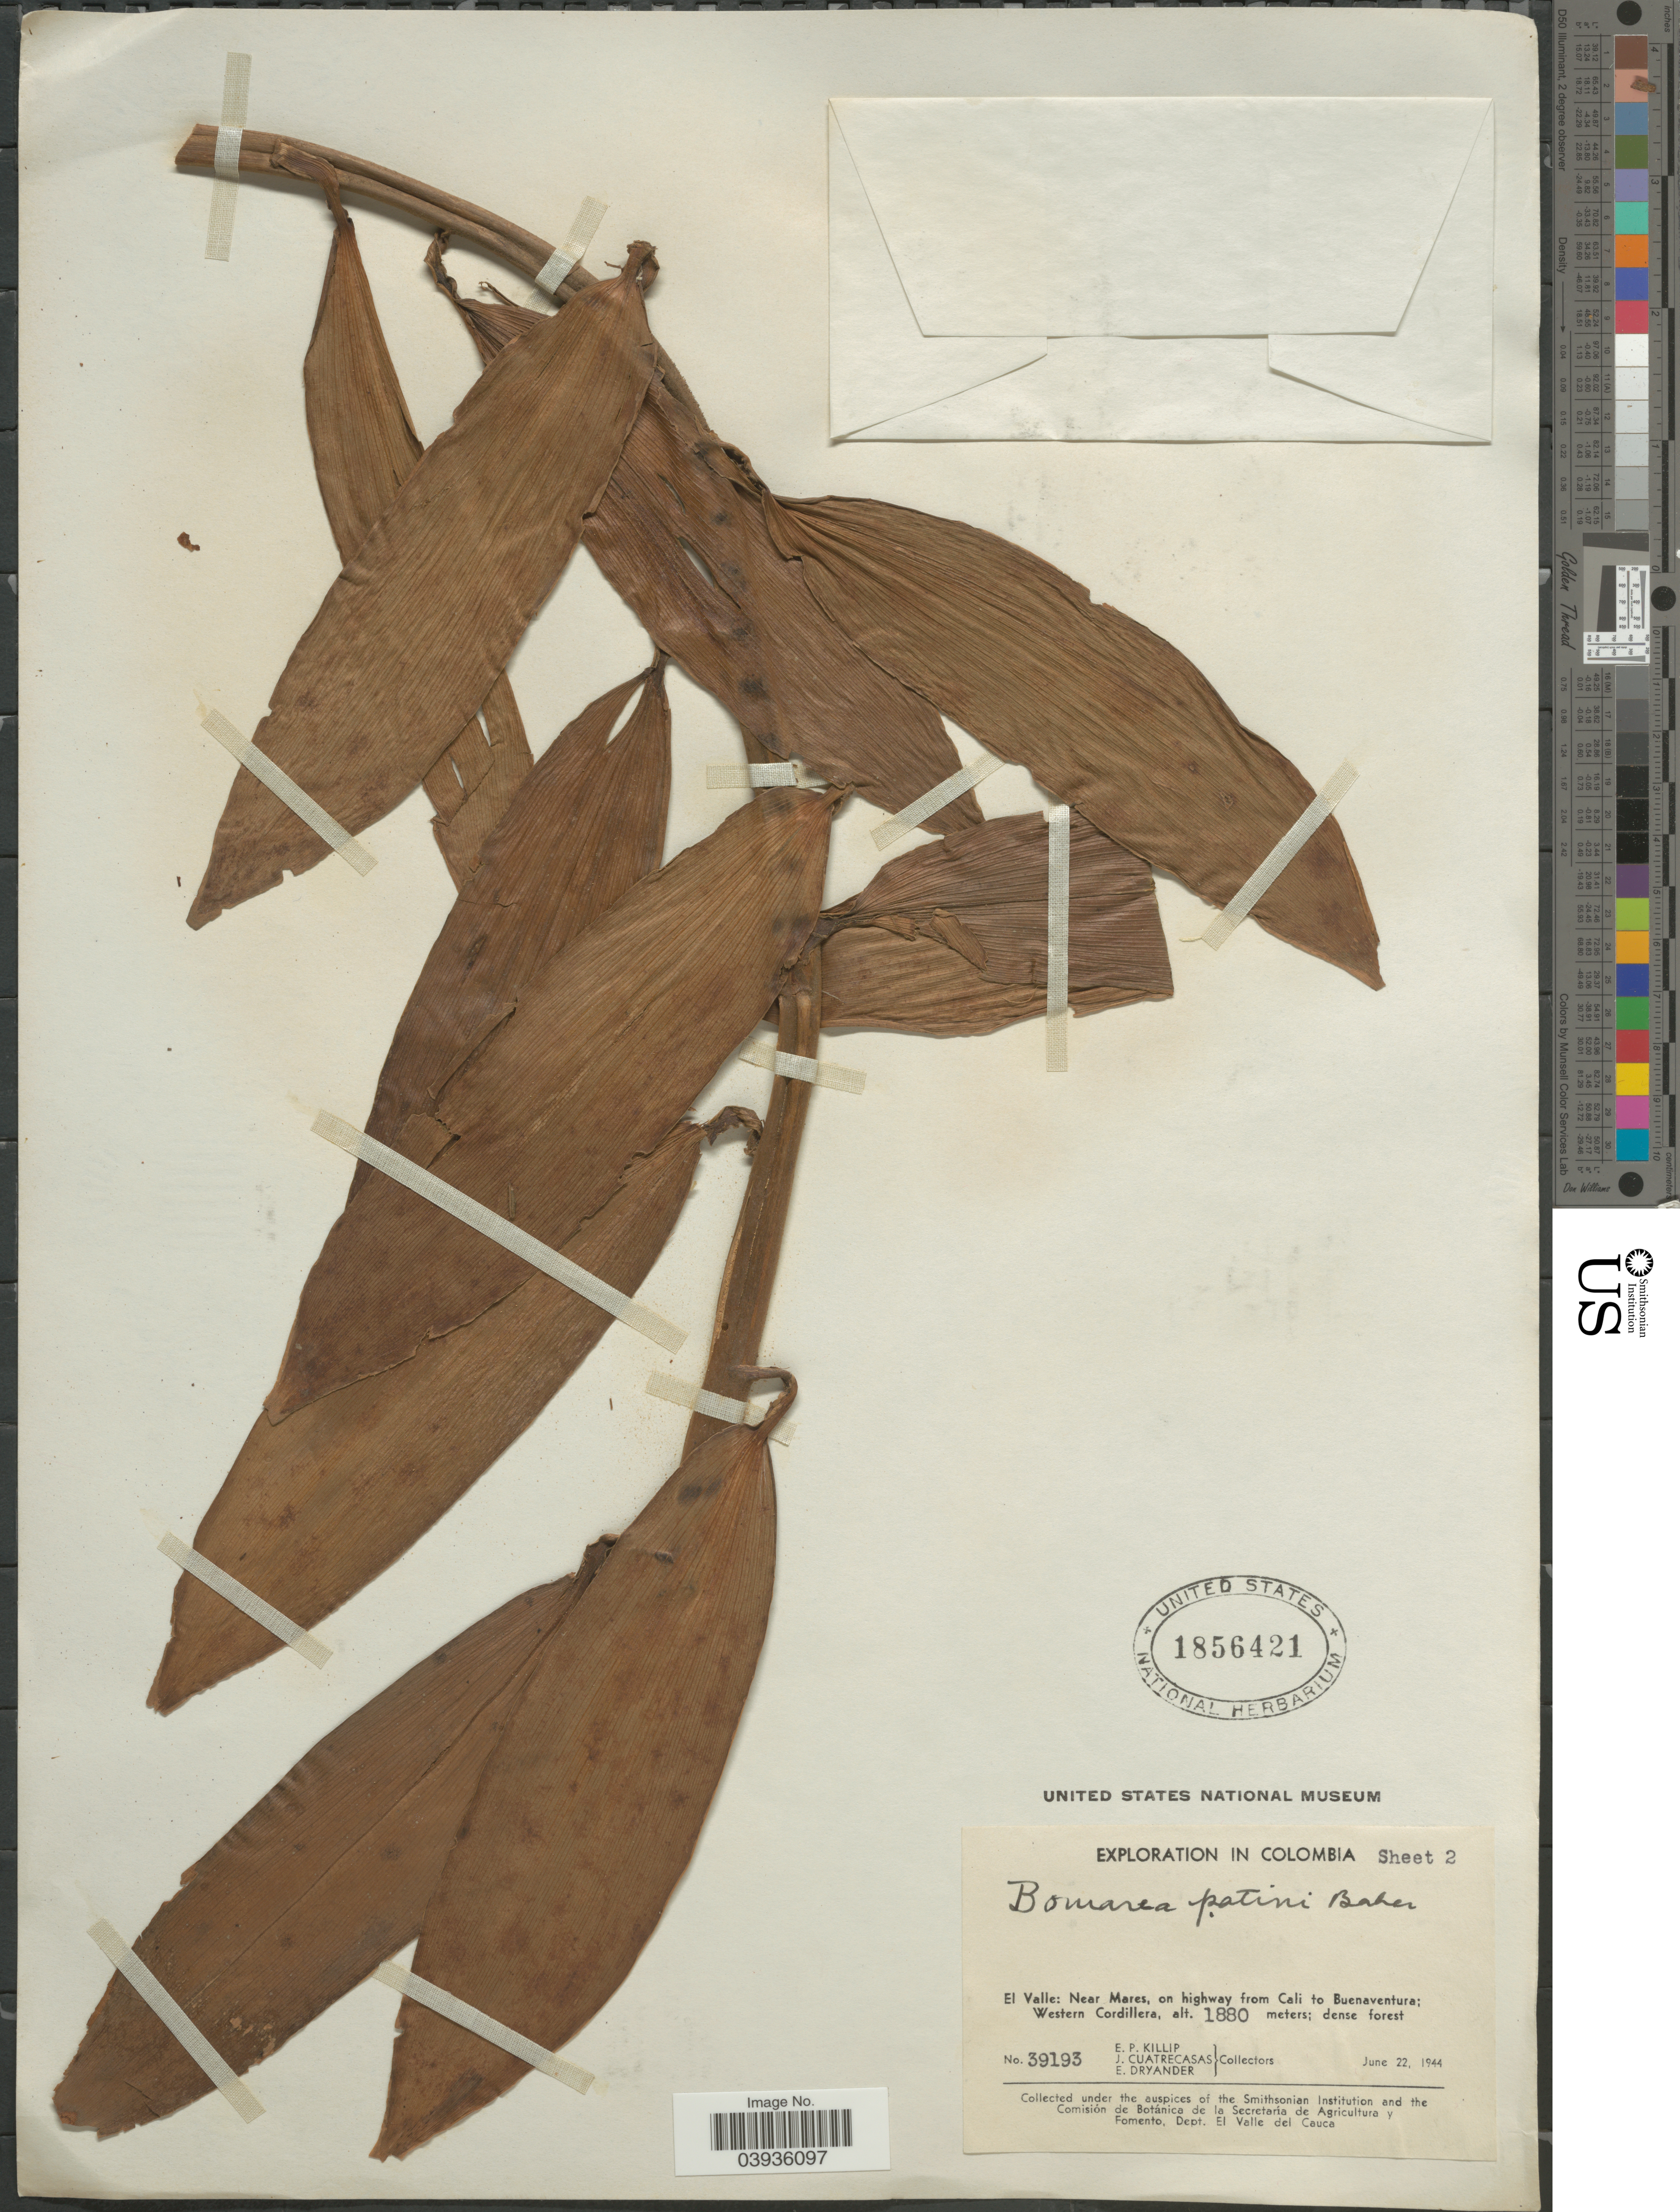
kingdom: Plantae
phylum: Tracheophyta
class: Liliopsida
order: Liliales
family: Alstroemeriaceae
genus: Bomarea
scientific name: Bomarea patinii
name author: Baker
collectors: E. P. Killip, J. Cuatrecasas & E. Dryander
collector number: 39193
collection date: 1944-06-22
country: Colombia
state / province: Valle del Cauca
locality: El Valle: Near Mares, on highway from Cali to Buenaventura; Western Cordillera.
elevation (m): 1880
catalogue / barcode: US 1856421